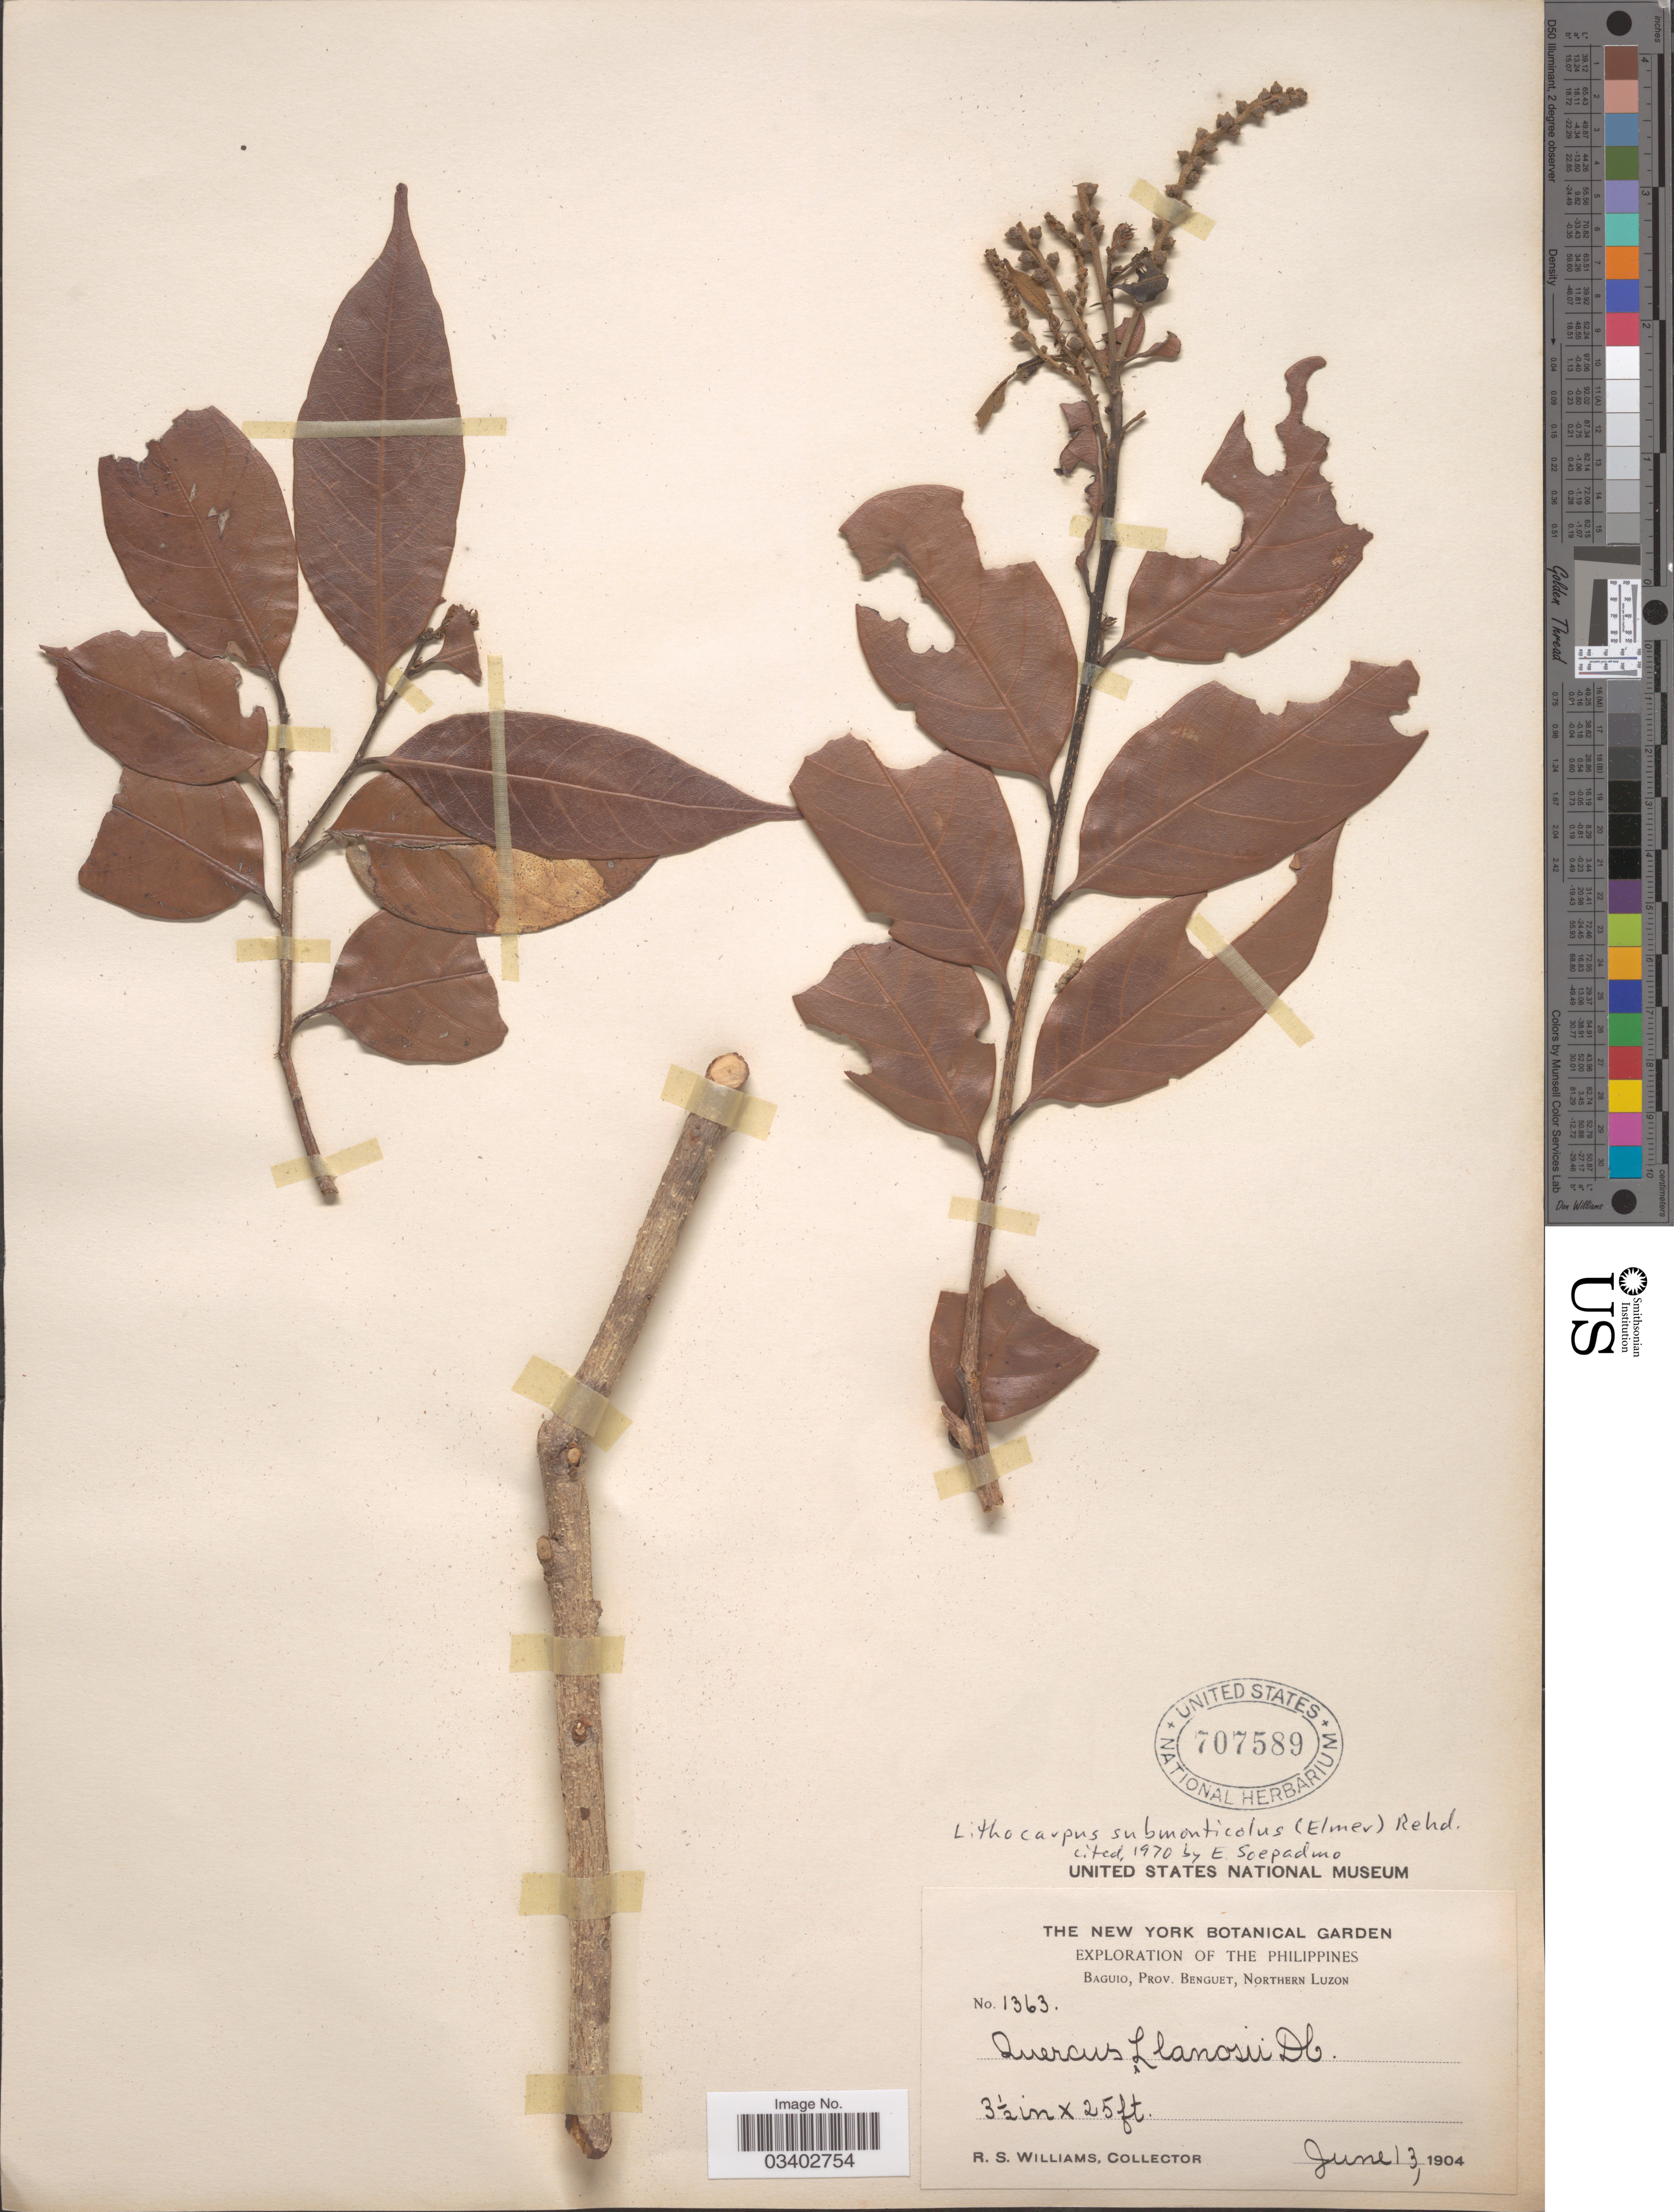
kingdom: Plantae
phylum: Tracheophyta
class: Magnoliopsida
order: Fagales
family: Fagaceae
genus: Lithocarpus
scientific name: Lithocarpus submonticolus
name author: (Elmer) Rehder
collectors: R. S. Williams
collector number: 1363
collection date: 1904-06-13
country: Philippines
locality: Baguio, Prov. Benguet, Northern Luzon.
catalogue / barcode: US 707589